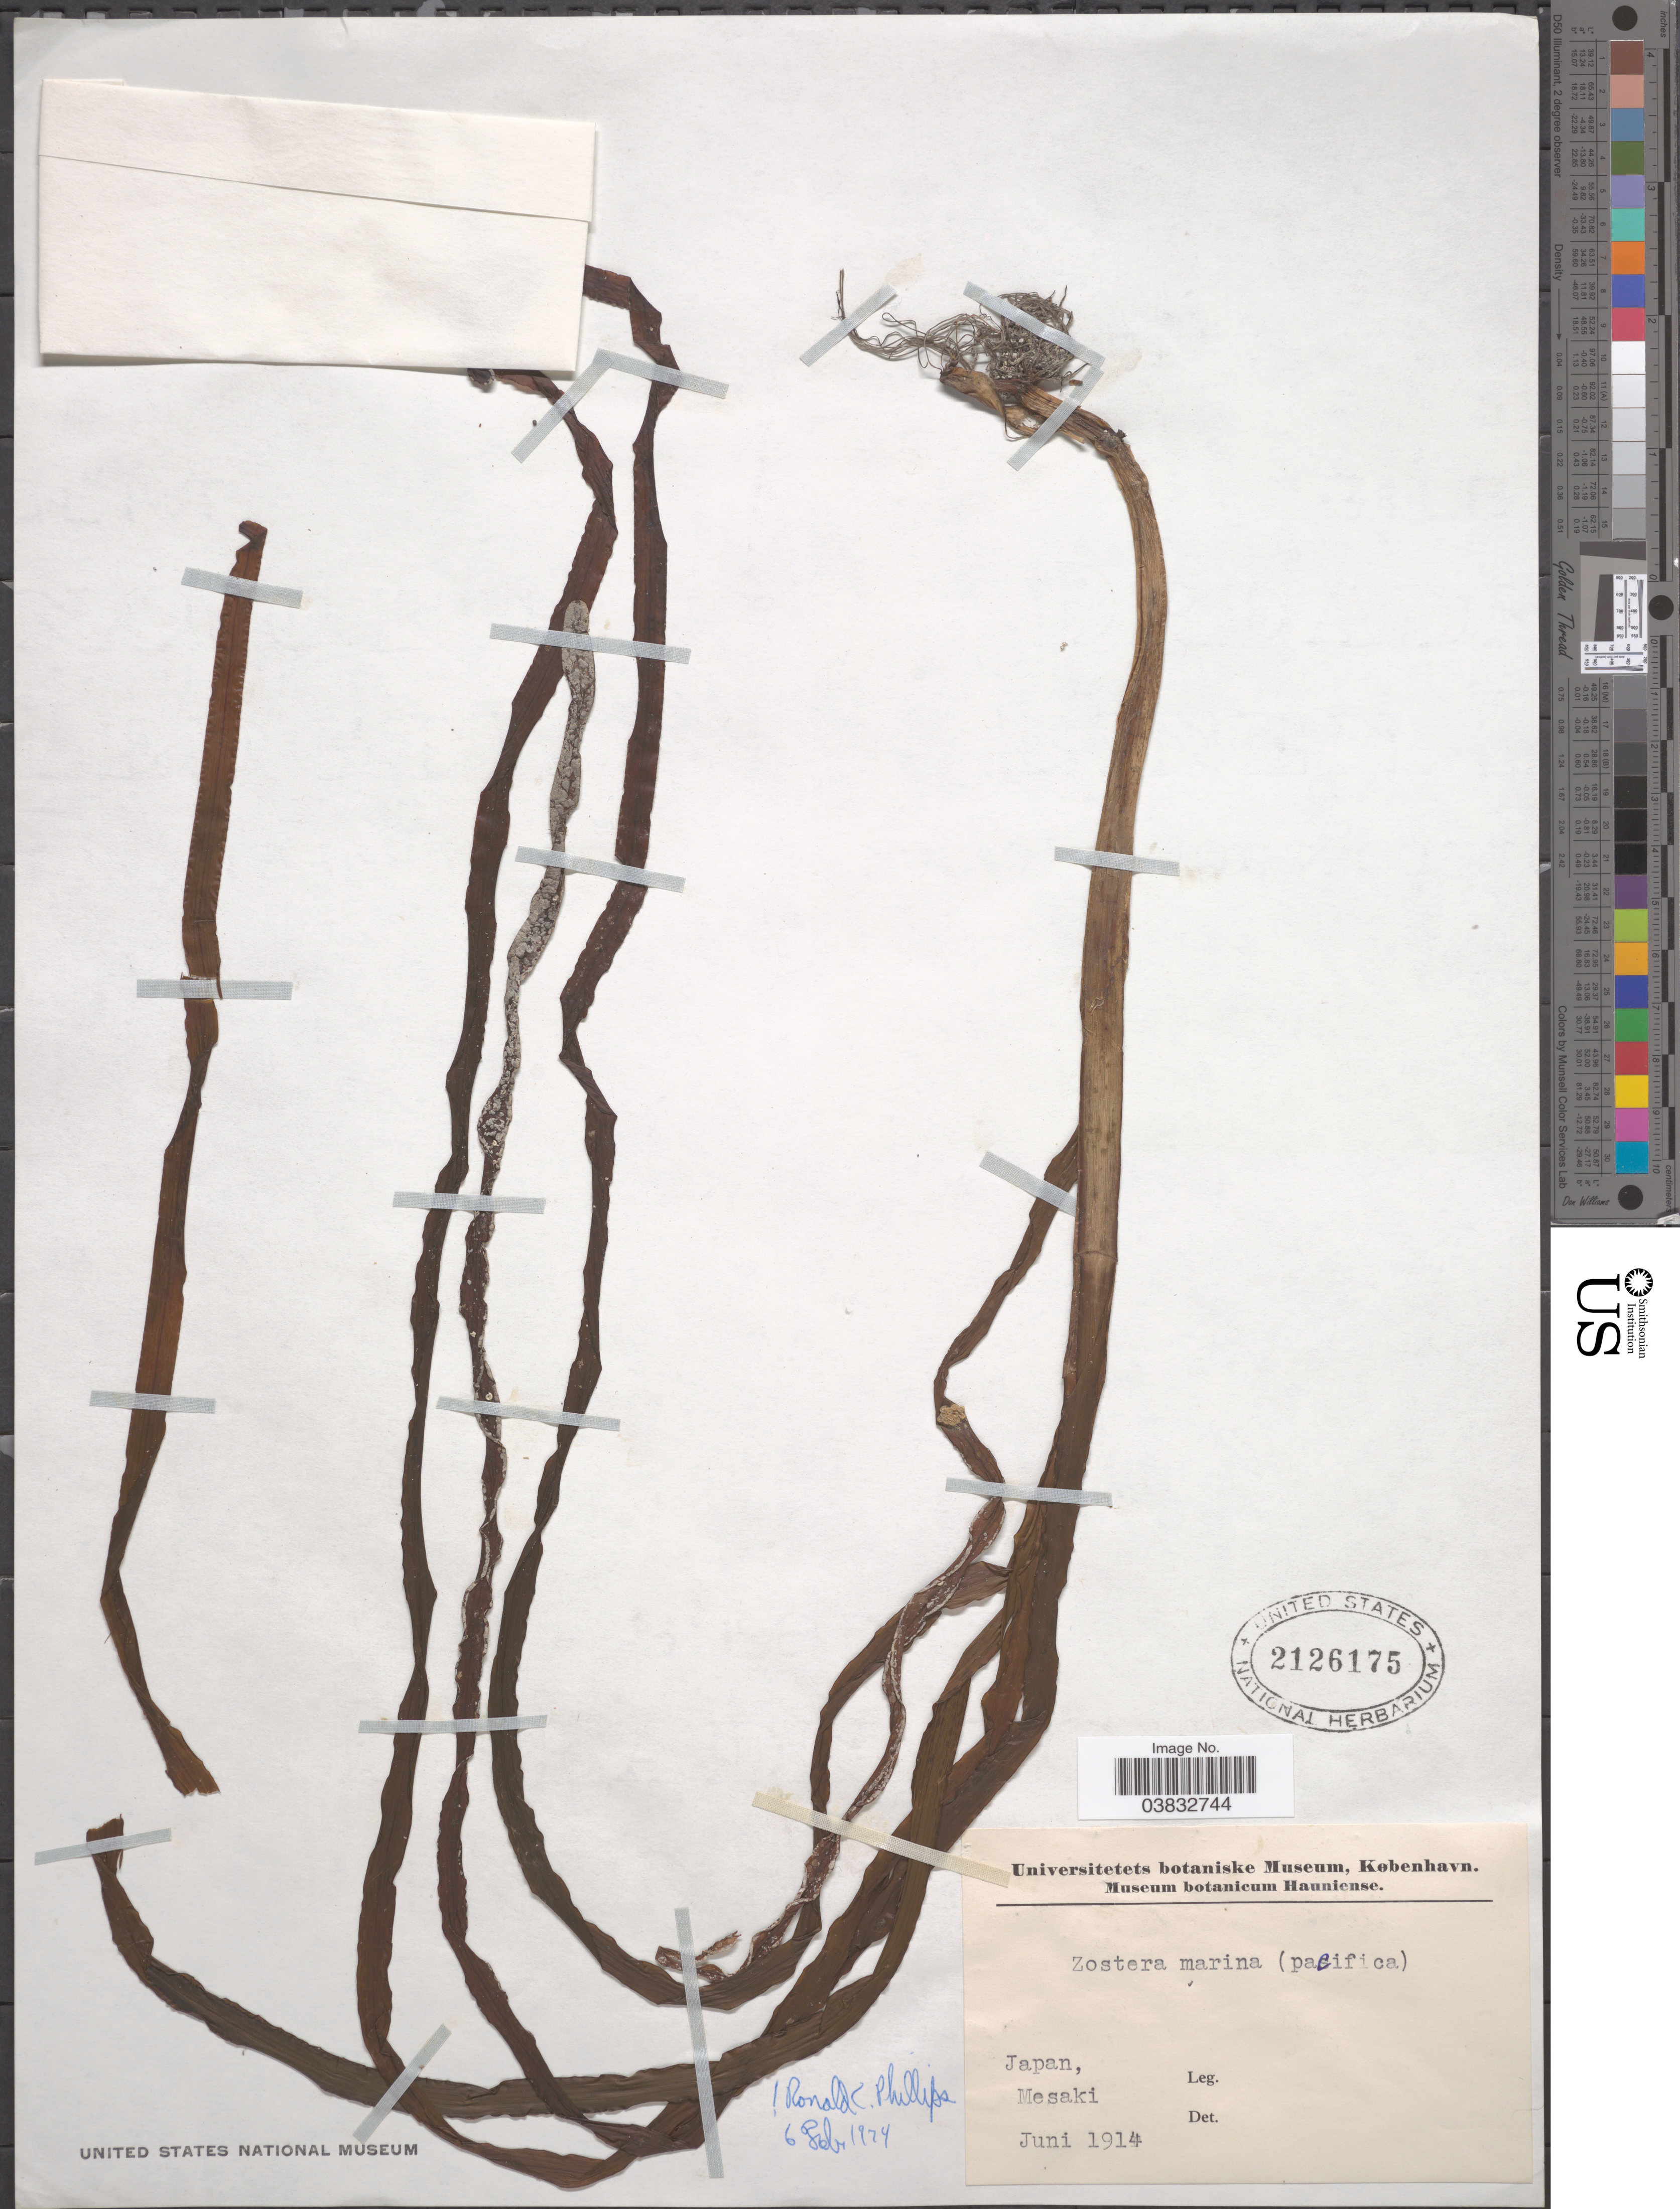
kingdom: Plantae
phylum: Tracheophyta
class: Liliopsida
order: Alismatales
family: Zosteraceae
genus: Zostera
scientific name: Zostera marina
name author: L.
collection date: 1914-06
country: Japan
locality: Mesaki.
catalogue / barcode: US 2126175